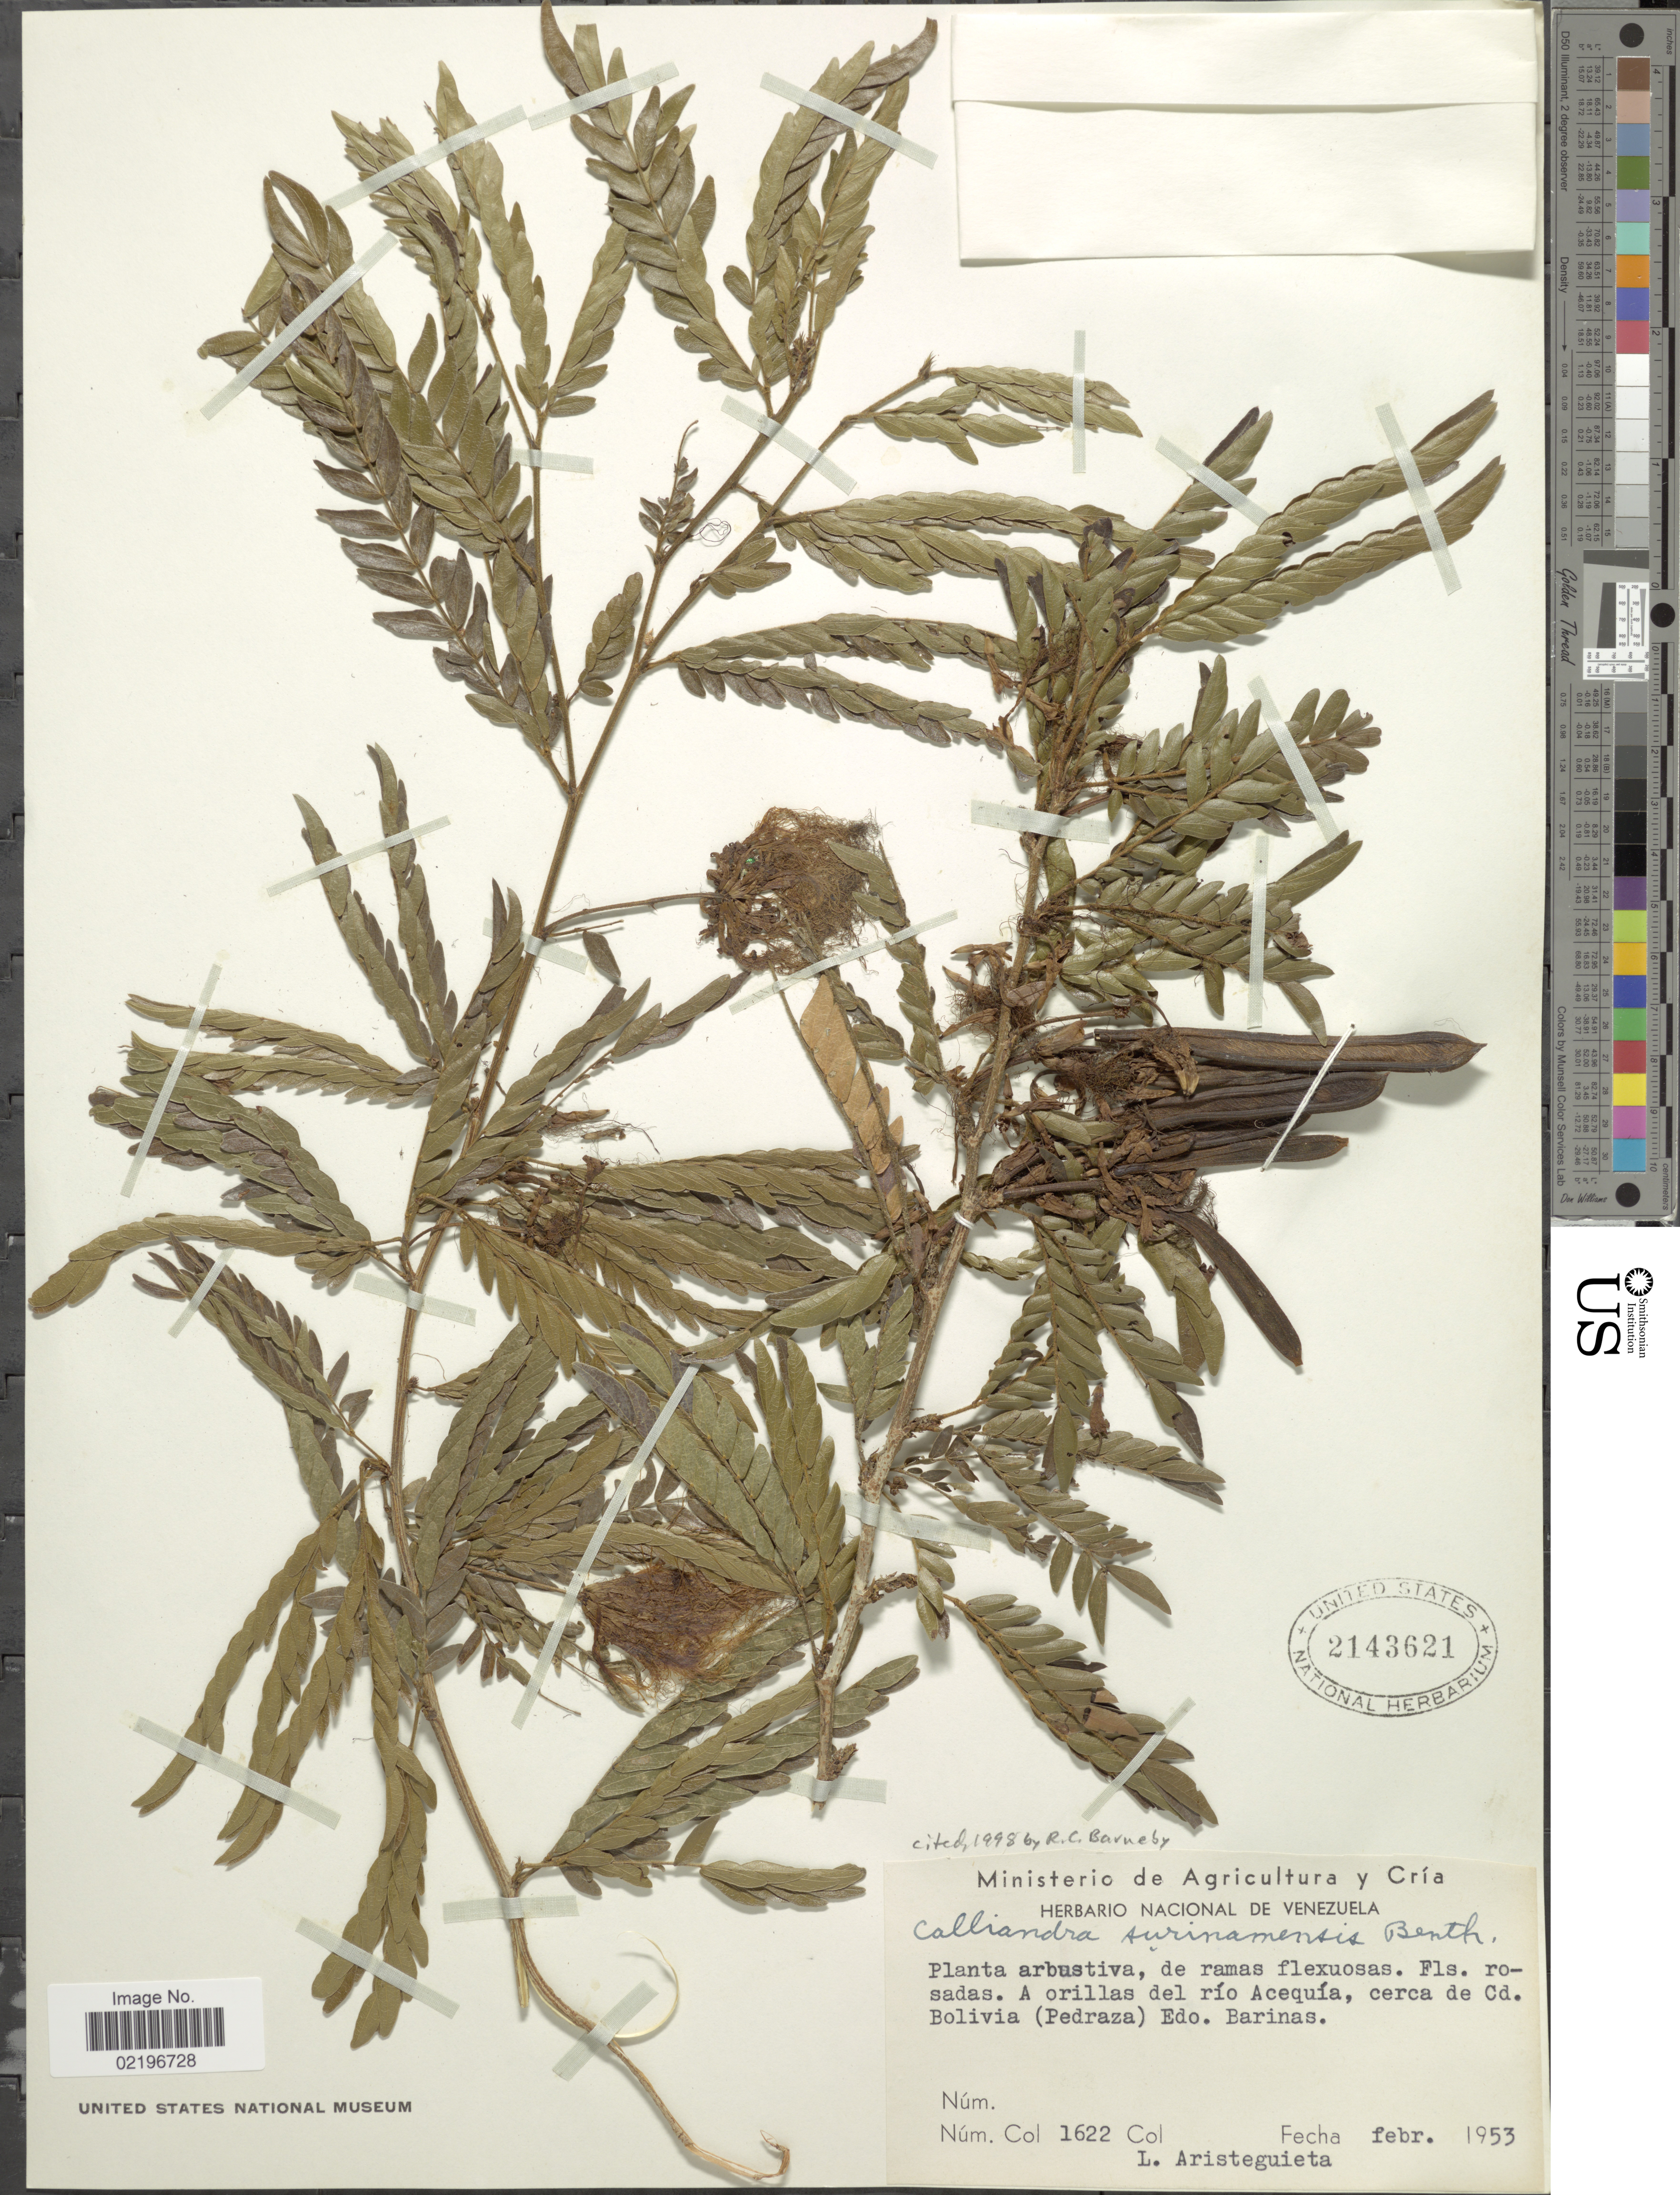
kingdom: Plantae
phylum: Tracheophyta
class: Magnoliopsida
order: Fabales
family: Fabaceae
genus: Calliandra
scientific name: Calliandra surinamensis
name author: Benth.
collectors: L. Aristeguieta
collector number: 1622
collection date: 1953-02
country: Venezuela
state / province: Barinas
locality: A oriilas del rio Acequia, cerca de Cd. Bolivia (Pedreza) Edo. Barinas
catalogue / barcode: US 2143621